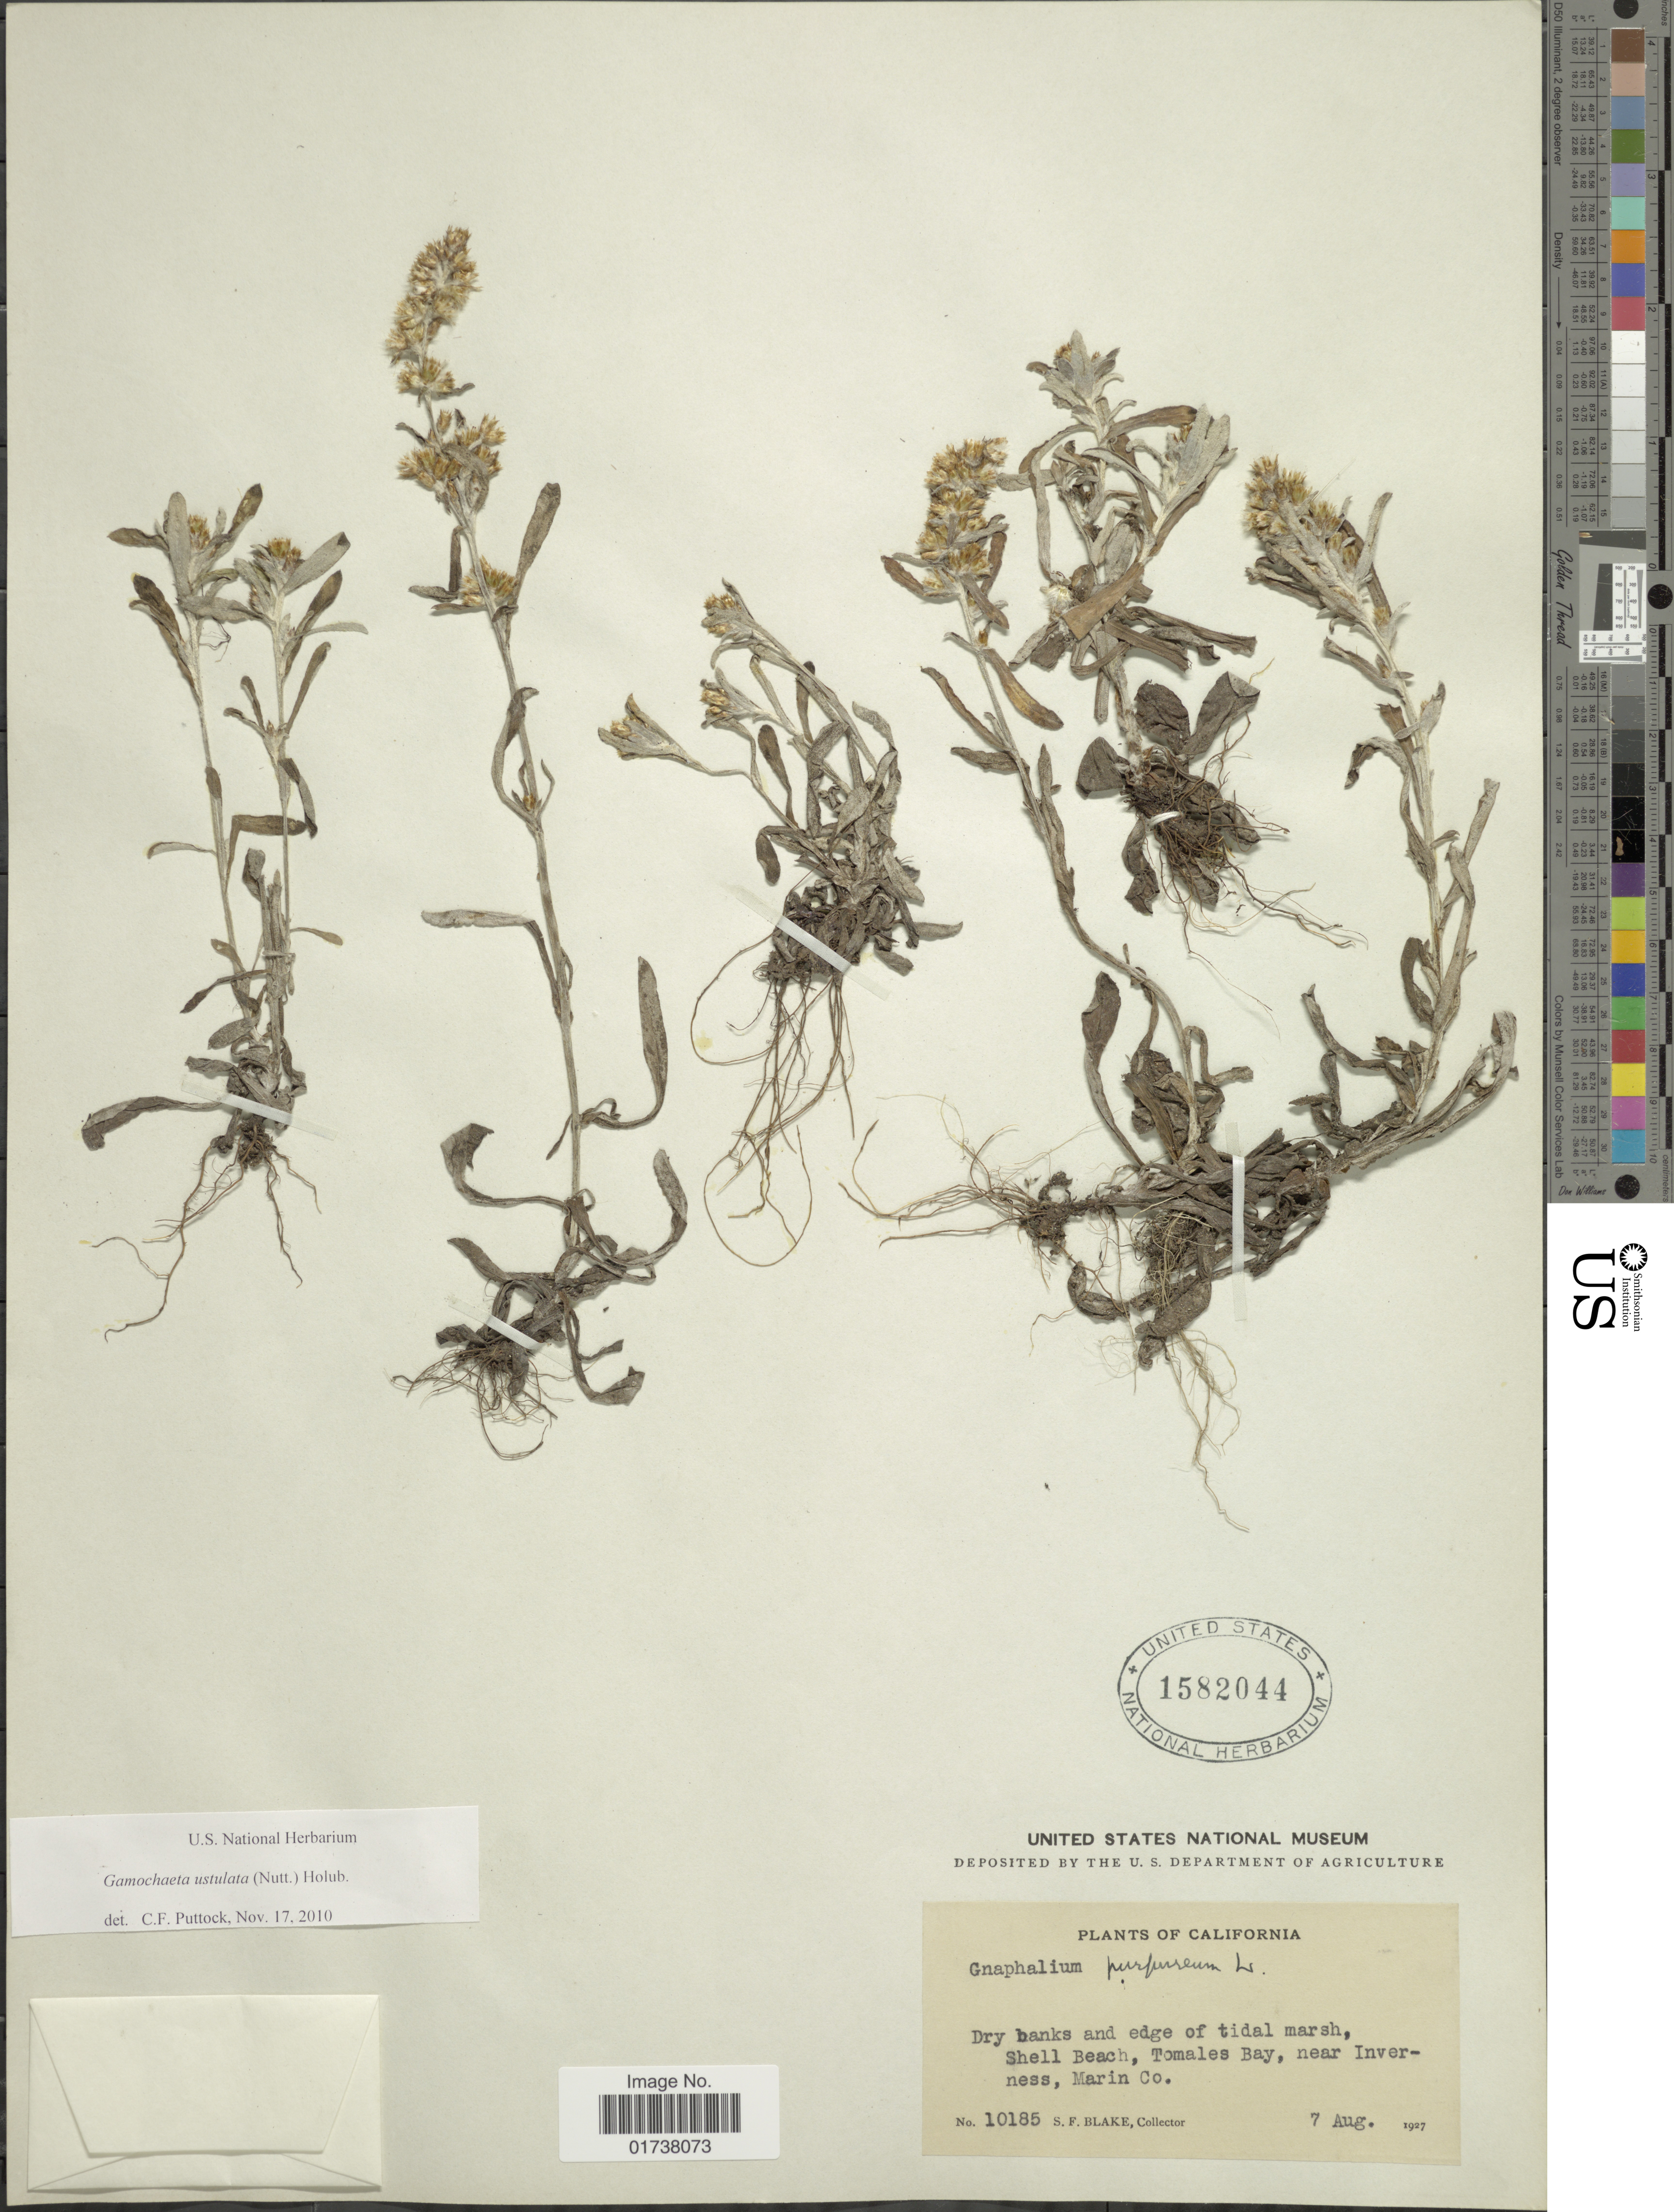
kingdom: Plantae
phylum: Tracheophyta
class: Magnoliopsida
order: Asterales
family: Asteraceae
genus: Gamochaeta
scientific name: Gamochaeta ustulata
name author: (Nutt.) Holub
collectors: S. Blake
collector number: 10185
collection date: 1927-08-07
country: United States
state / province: California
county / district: Marin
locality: Dry banks and edge of tidal marsh, Shell Beach, Tomales Bay, near Iverness, Marin Co.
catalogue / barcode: US 1582044